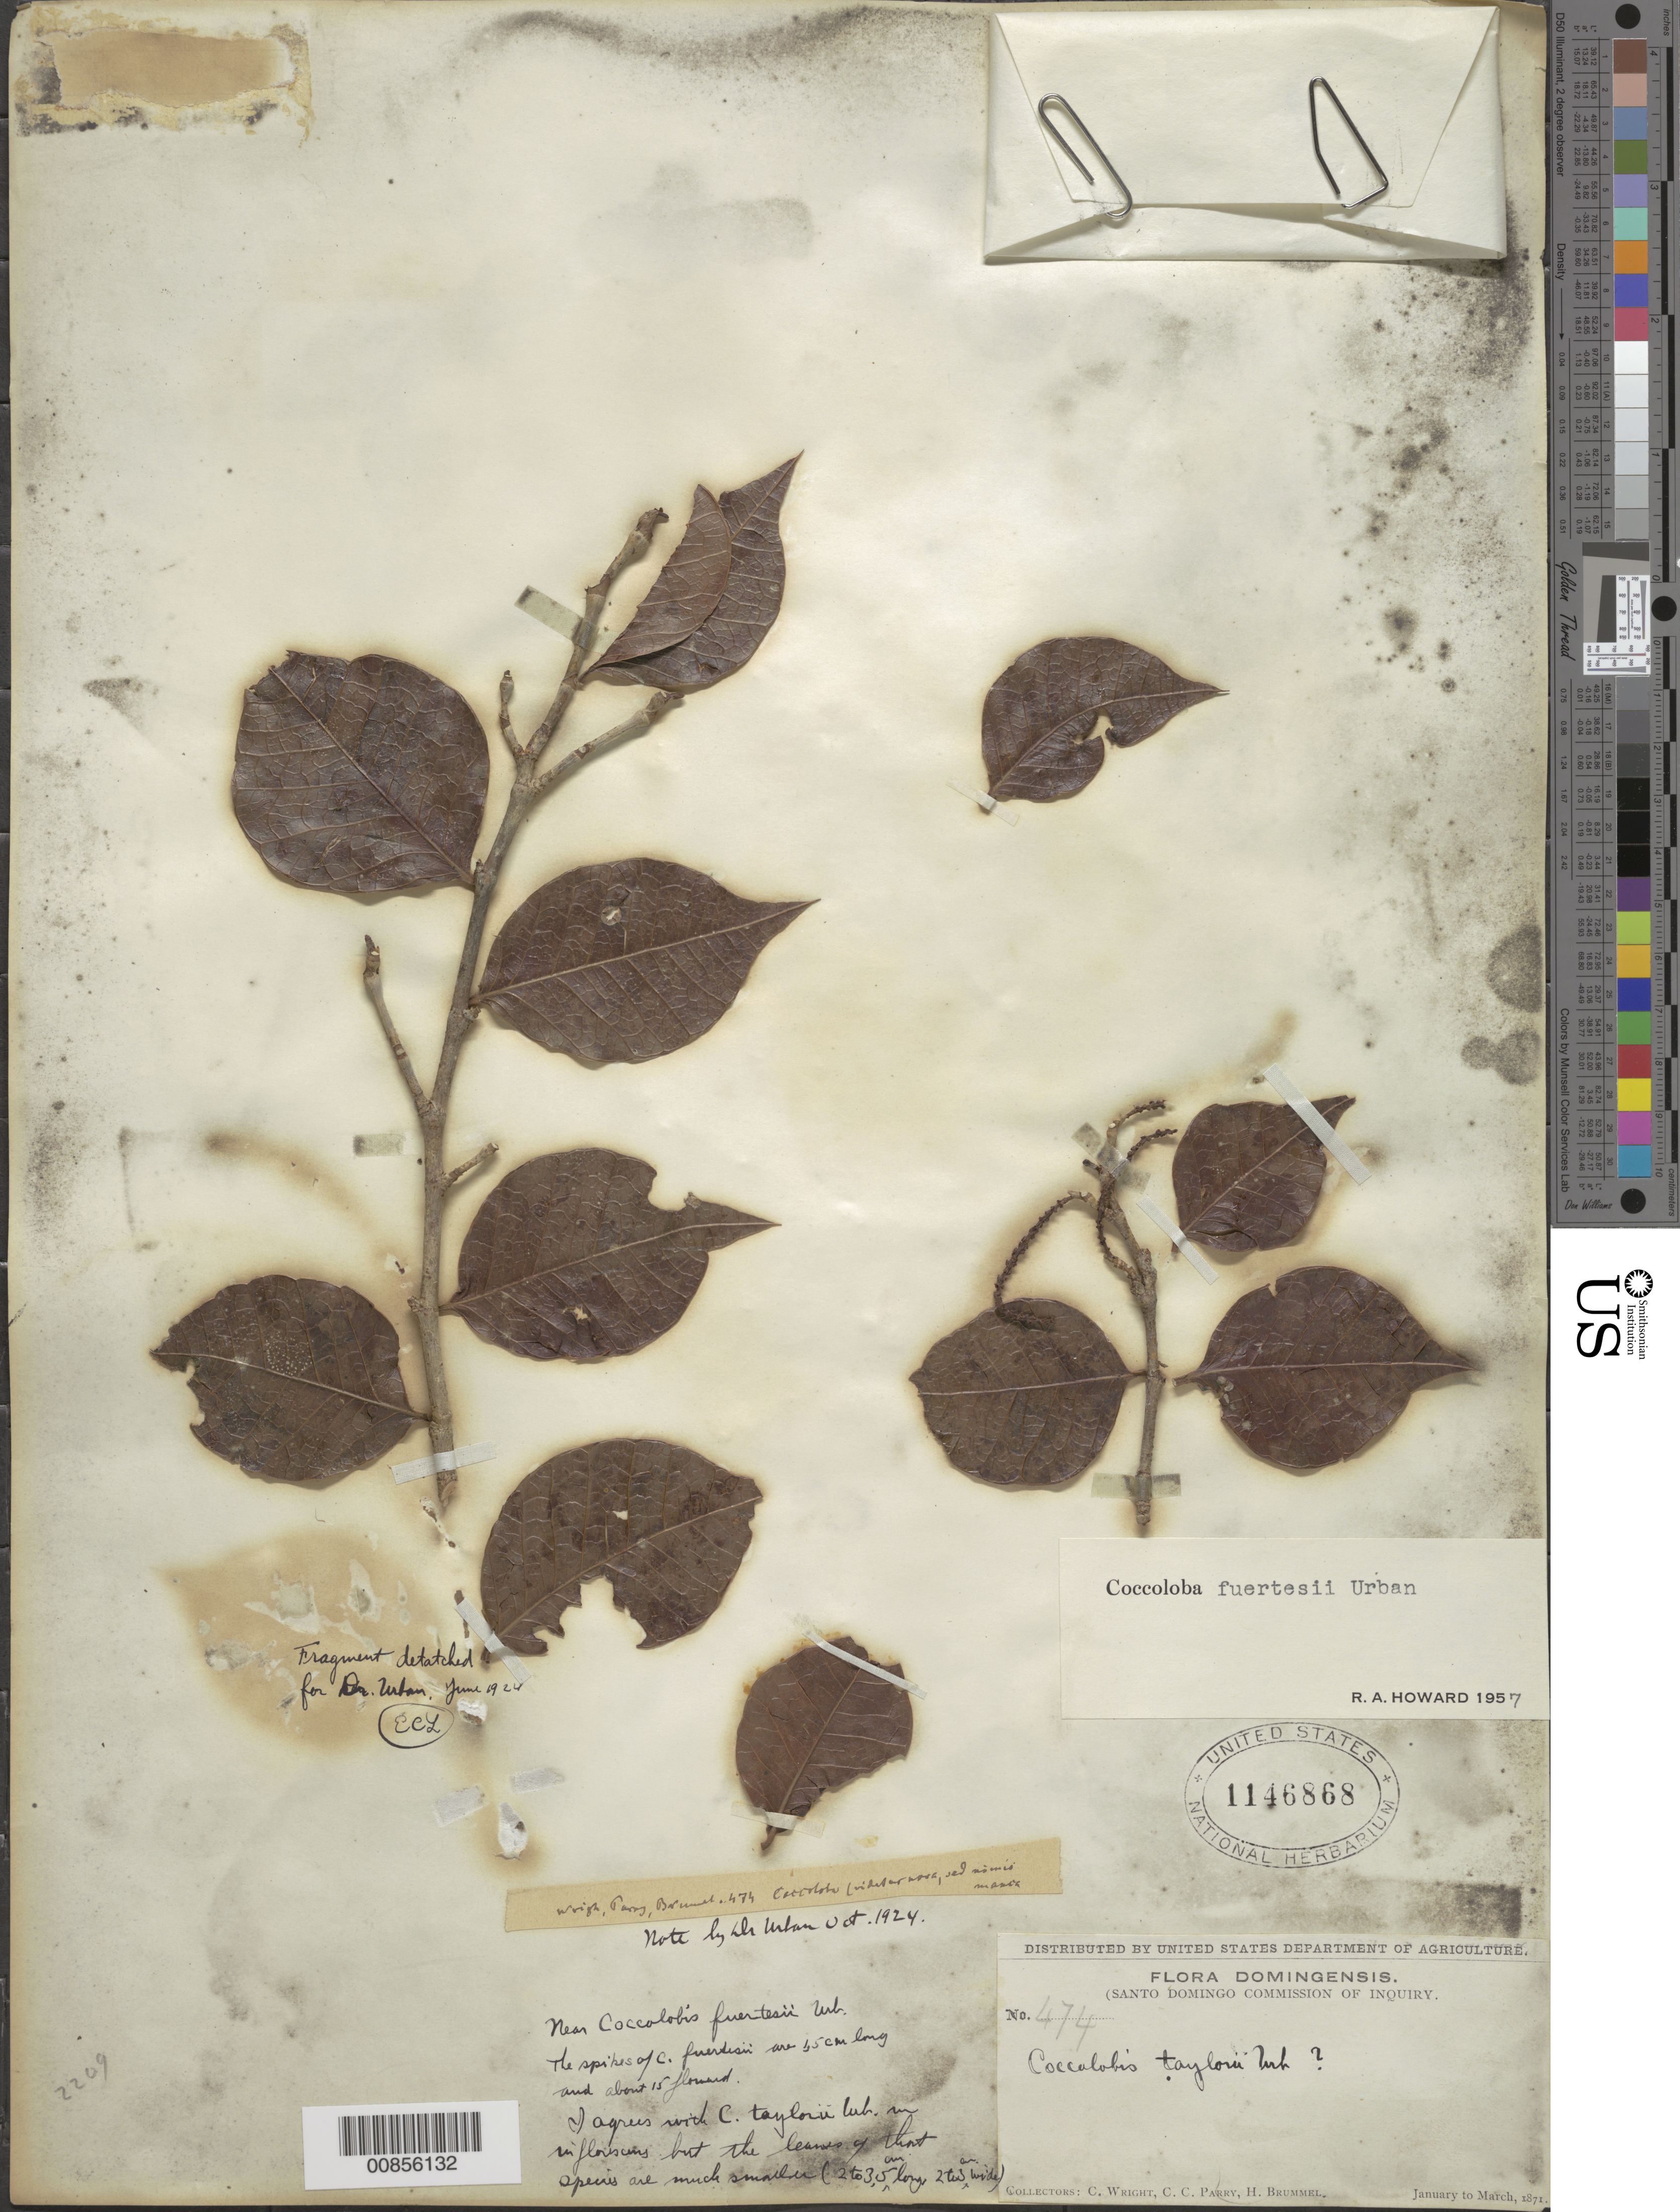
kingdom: Plantae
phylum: Tracheophyta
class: Magnoliopsida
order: Caryophyllales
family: Polygonaceae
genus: Coccoloba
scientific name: Coccoloba fuertesii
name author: Urb.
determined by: Howard, R. A.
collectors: C. Wright, C. C. Parry & H. Brummel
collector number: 474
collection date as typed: Jan 1871 to -- Mar 1871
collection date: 1871-01/1871-03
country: Dominican Republic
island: Hispaniola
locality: Dominican Republic.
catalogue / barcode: US 1146868